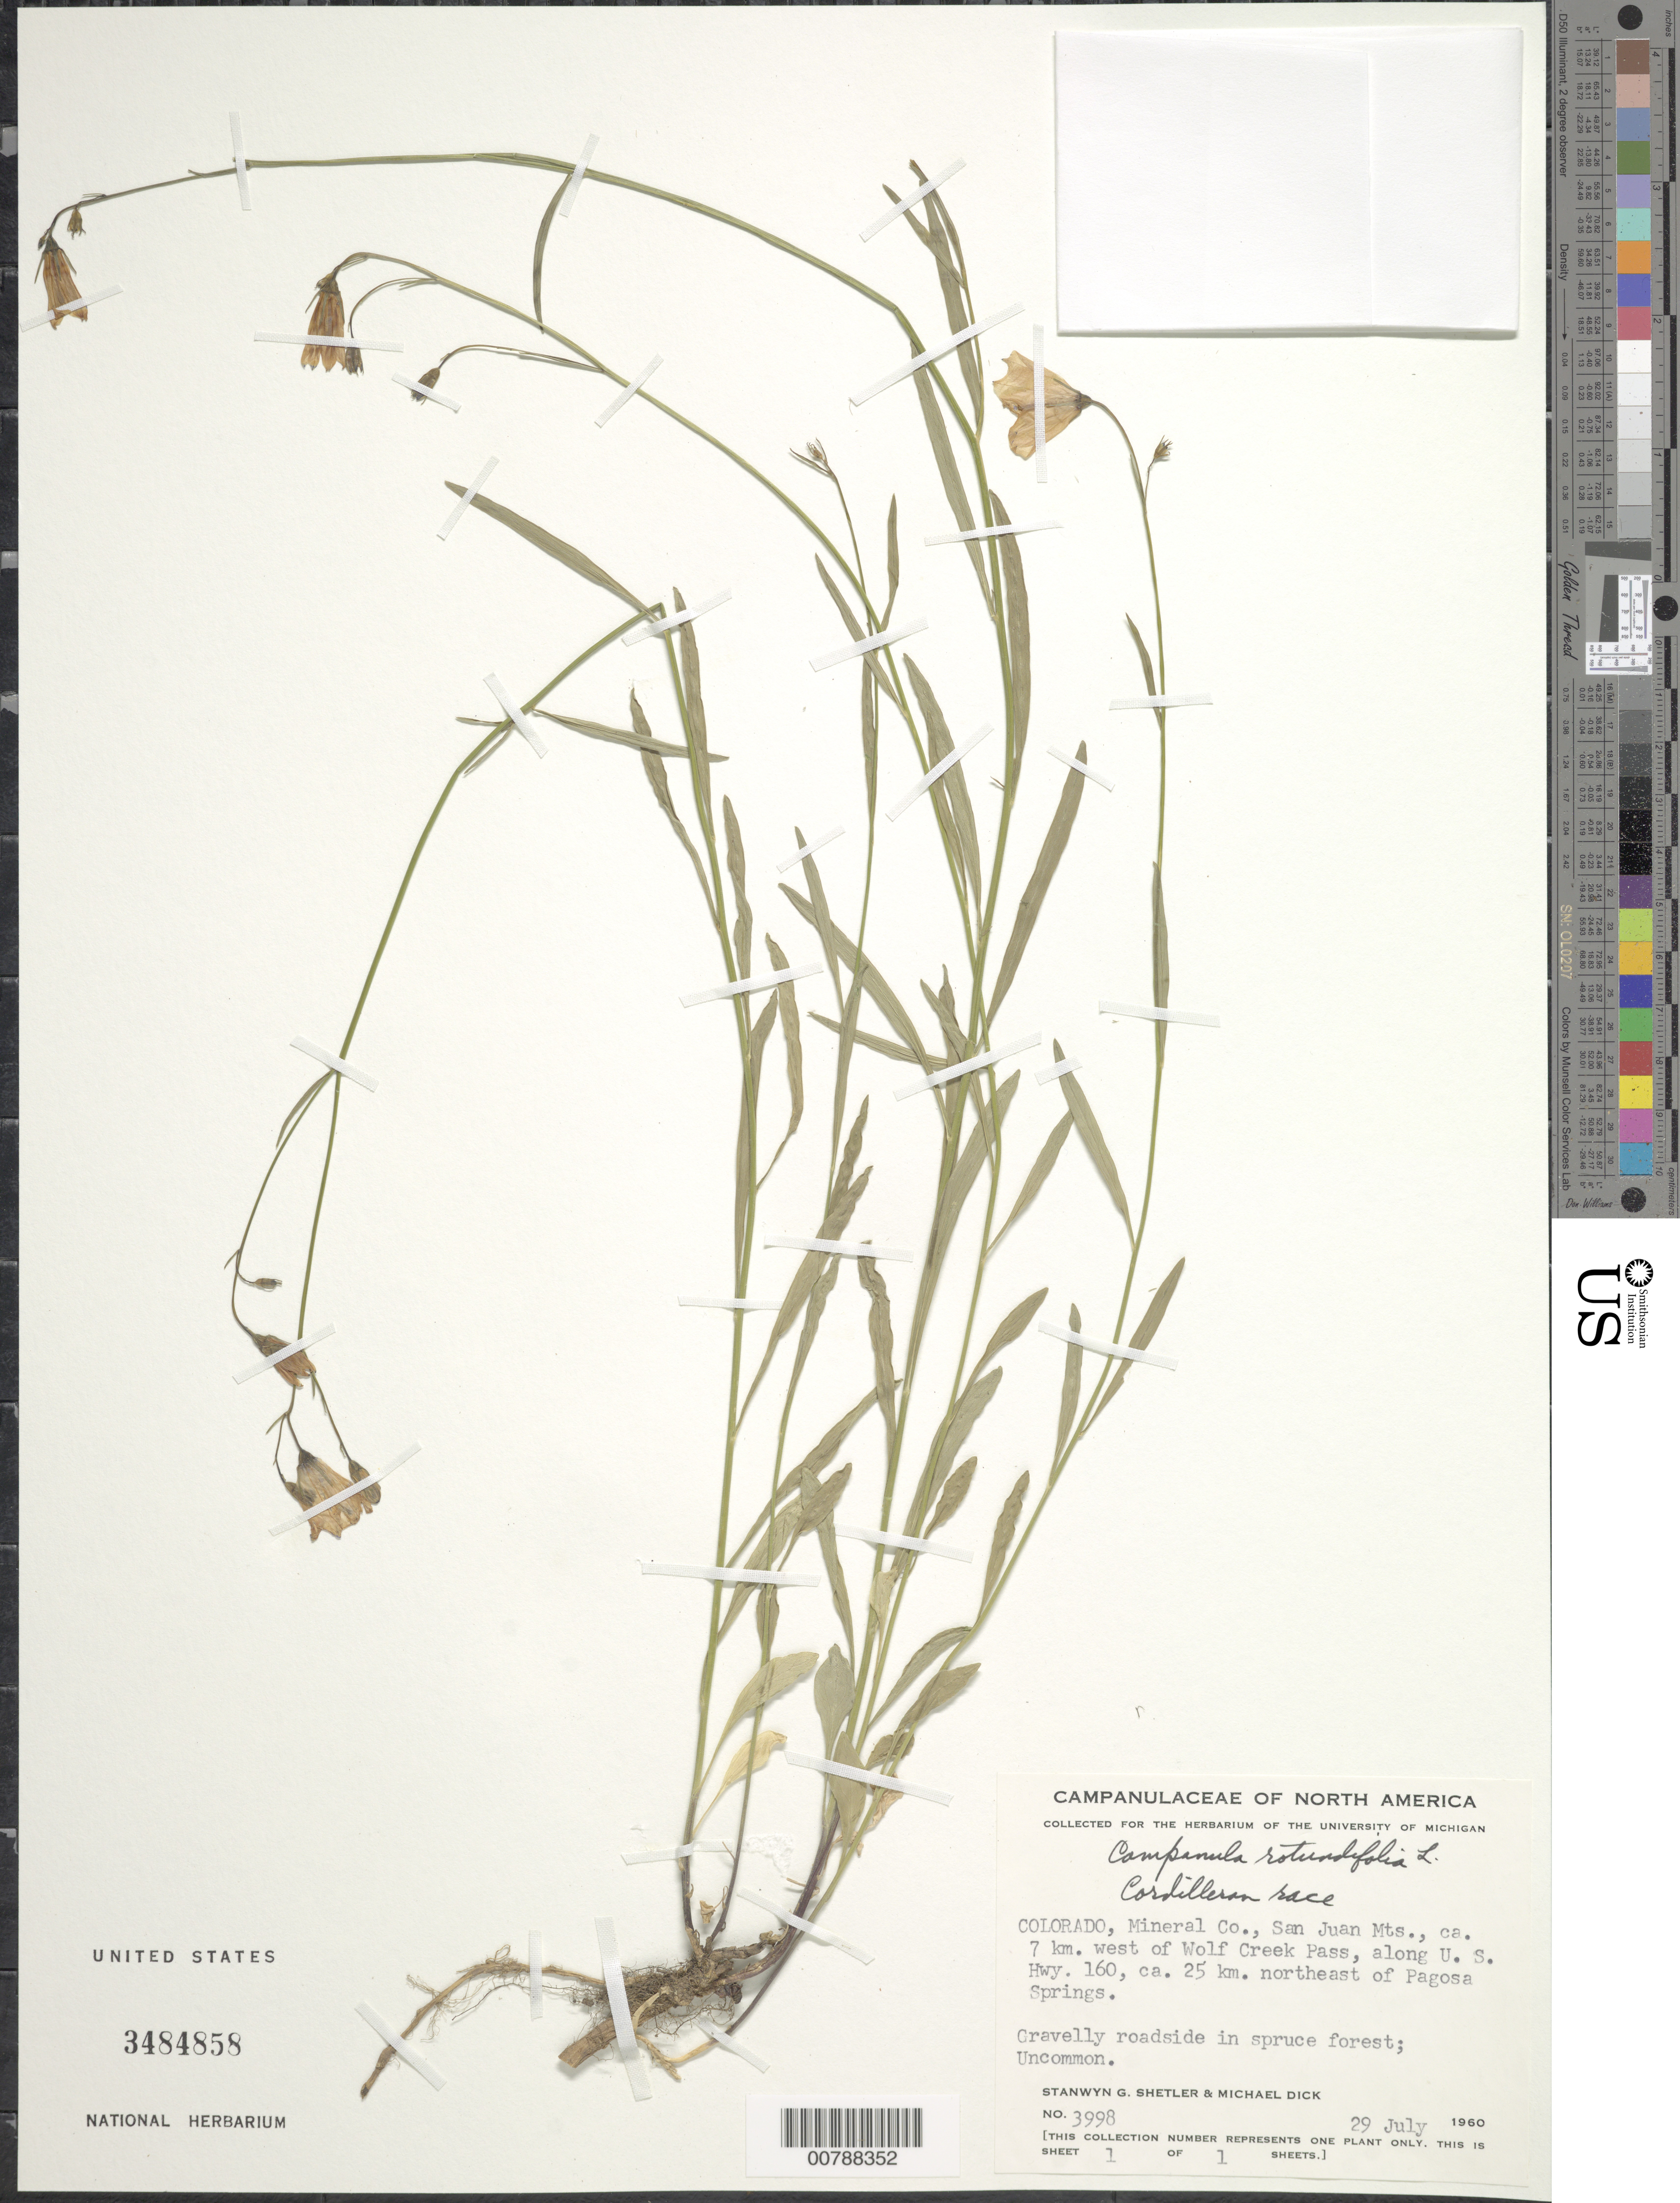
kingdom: Plantae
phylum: Tracheophyta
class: Magnoliopsida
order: Asterales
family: Campanulaceae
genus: Campanula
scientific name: Campanula rotundifolia L. Cordilleran race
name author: L.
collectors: S. Shetler & M. Dick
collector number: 3998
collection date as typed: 29 July 2960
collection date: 1960-07-29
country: United States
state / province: Colorado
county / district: Mineral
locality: San Juan Mountains, ca. 7 km west of Wolf Creek Pass, along U.S. Highway 160, ca. 25 km. northeast of Pagosa Springs.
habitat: Gravelly roadside in spruce forest; uncommon.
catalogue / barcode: US 3484858